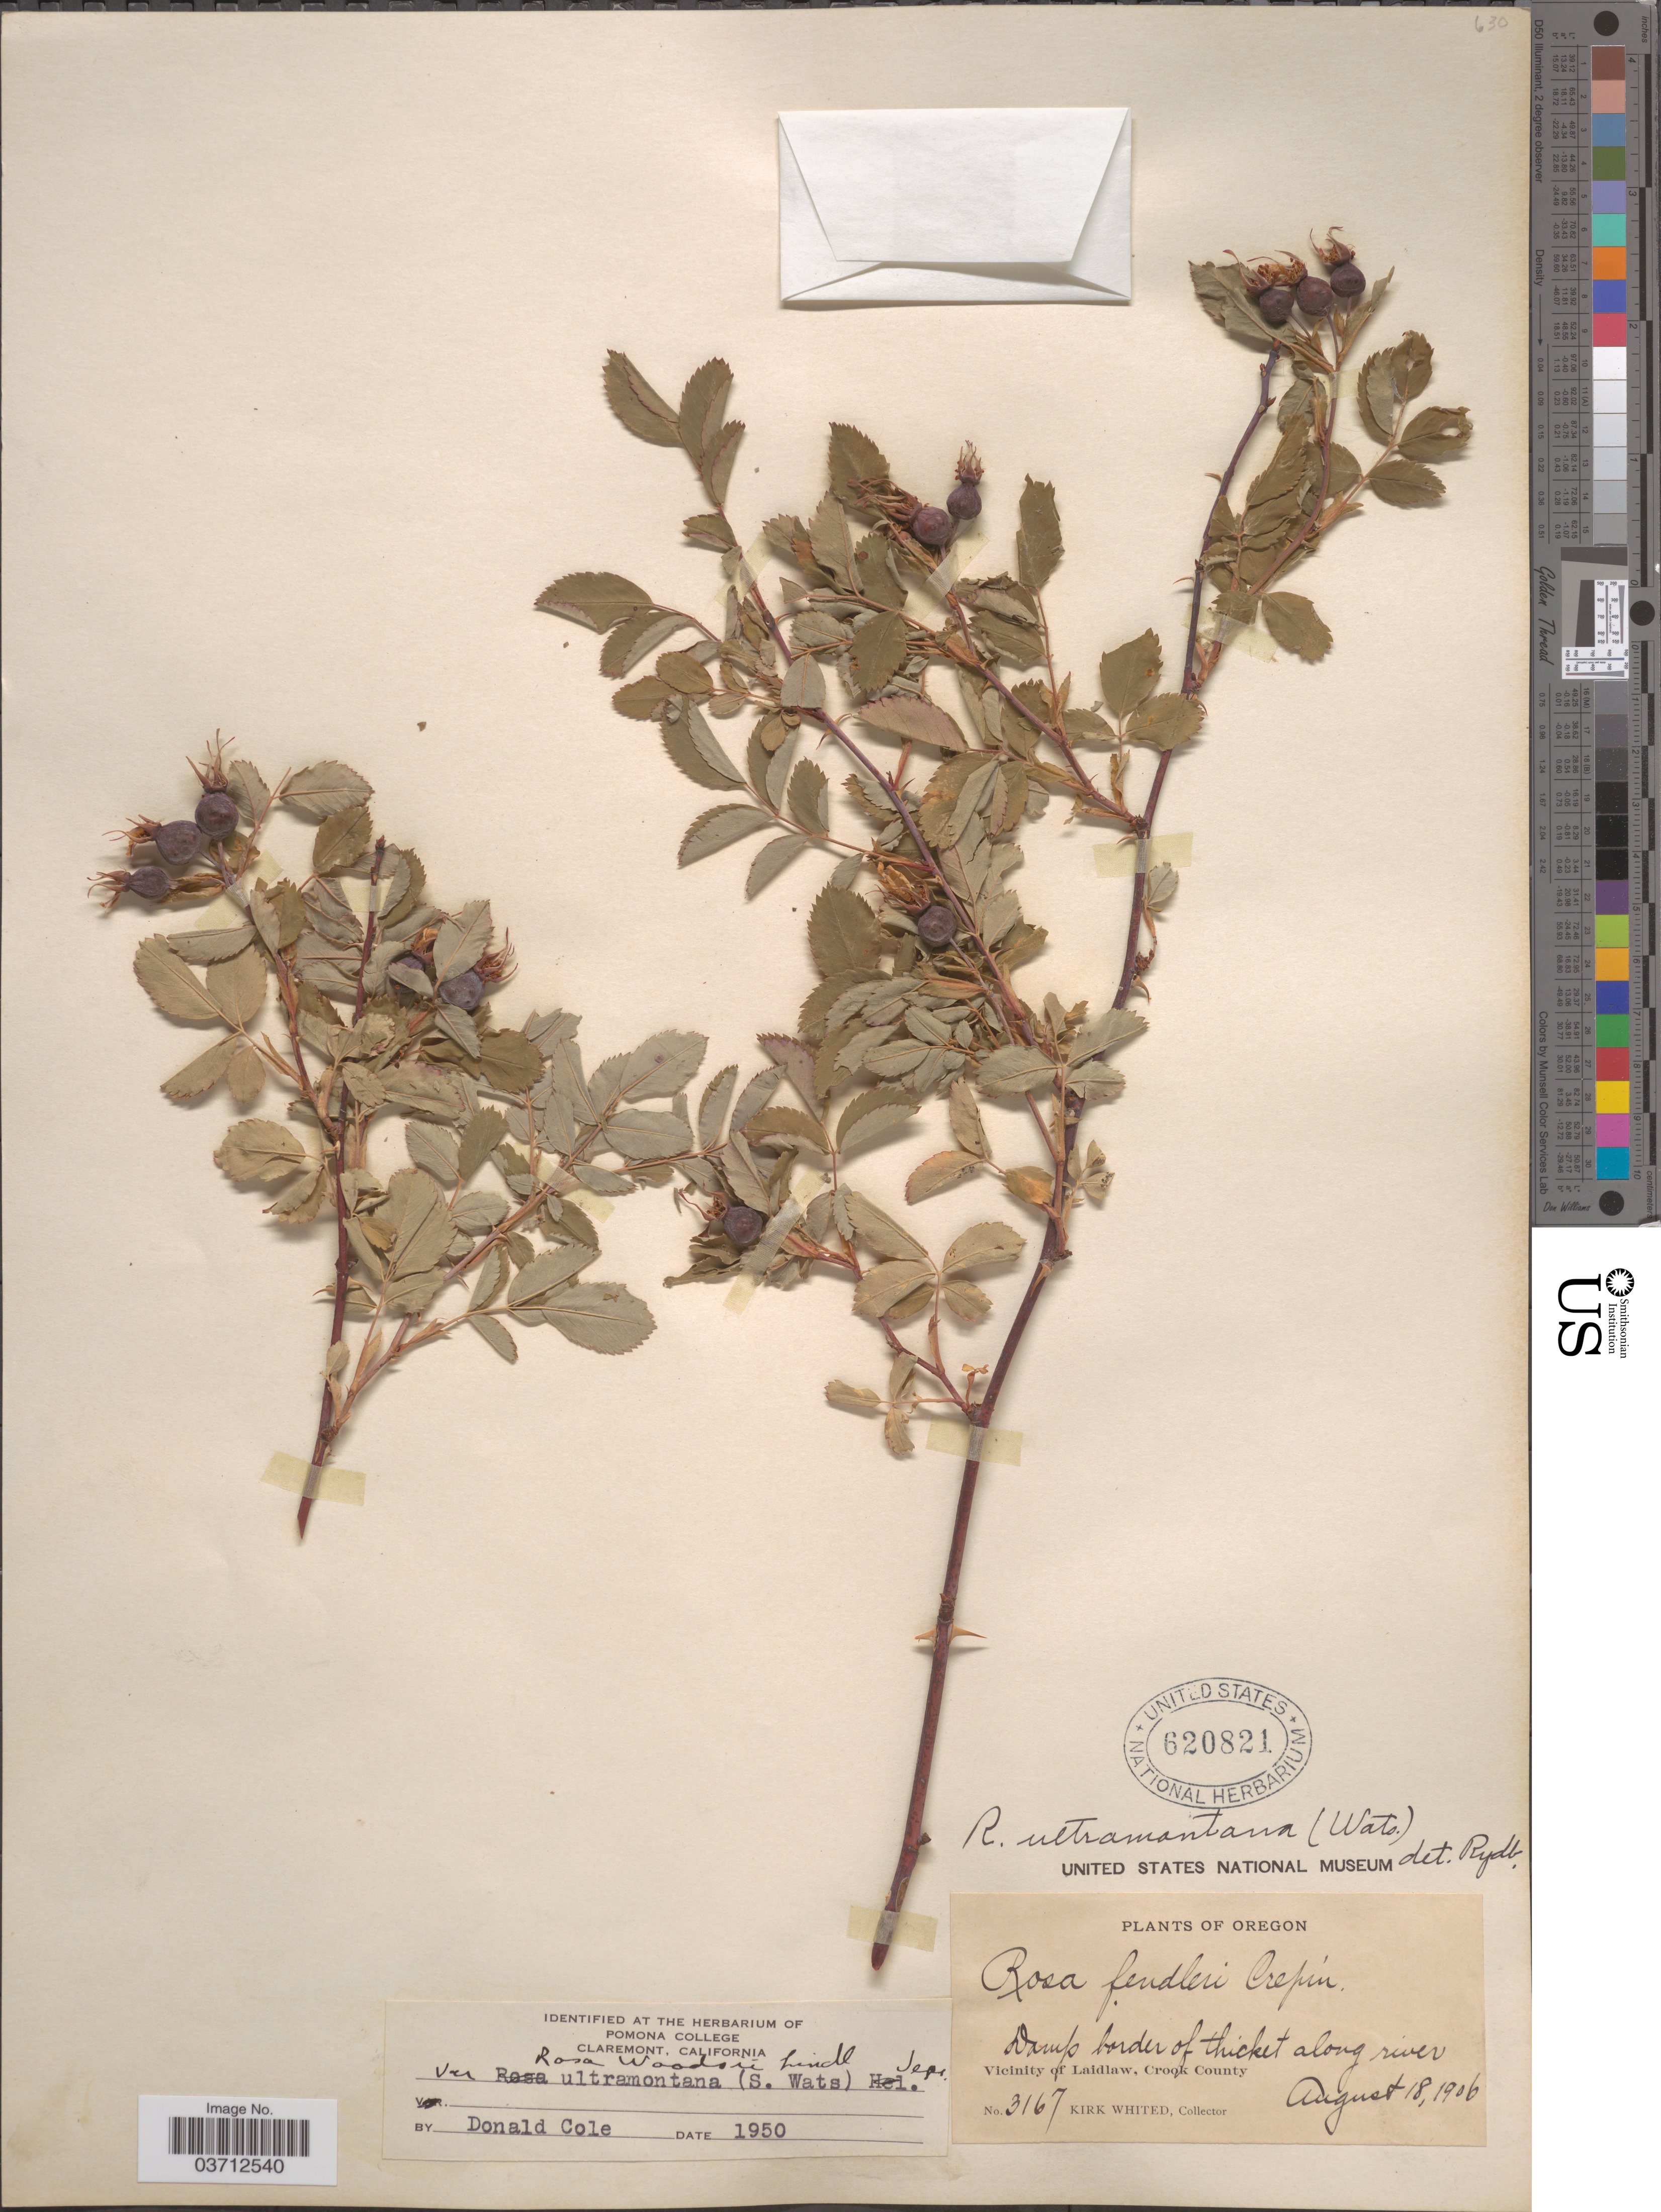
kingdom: Plantae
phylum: Tracheophyta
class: Magnoliopsida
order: Rosales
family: Rosaceae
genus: Rosa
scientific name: Rosa woodsii var. ultramontana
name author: Lindl.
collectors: K. Whited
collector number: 3167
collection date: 1906-08-18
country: United States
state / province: Oregon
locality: Damp border of thicket along river. Vicinity of Laidlaw, Crook County.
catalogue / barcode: US 620821